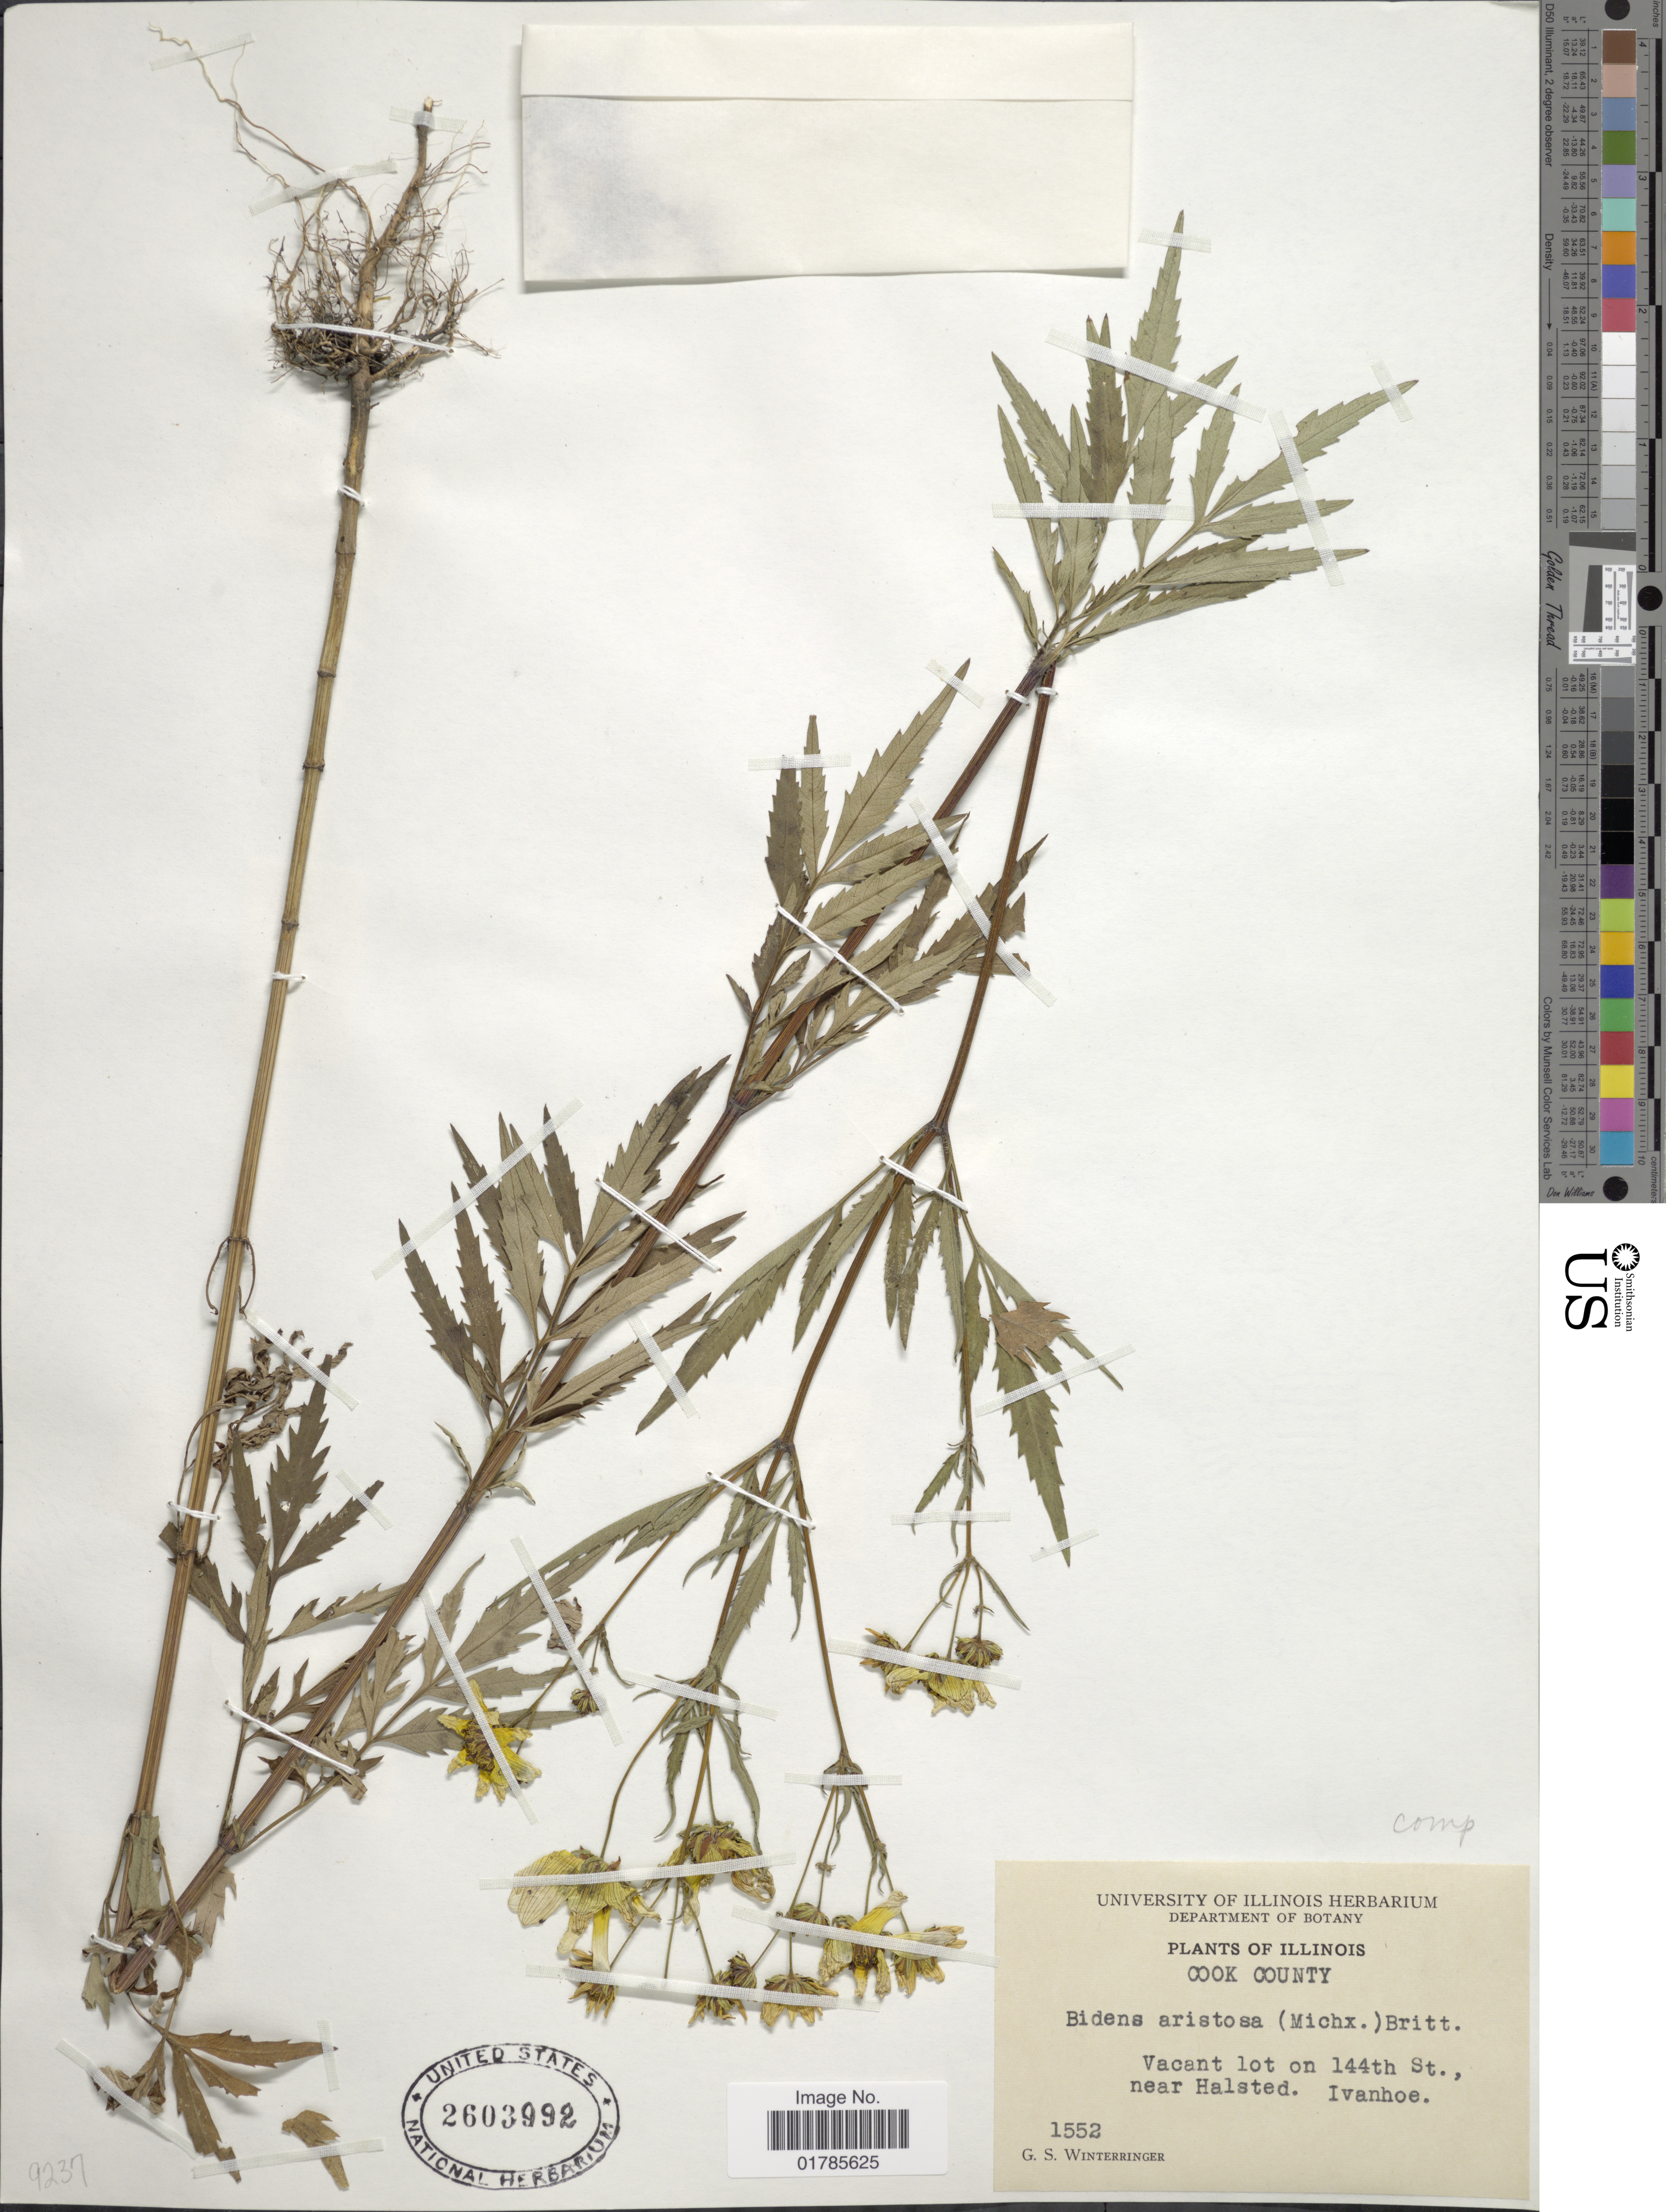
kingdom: Plantae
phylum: Tracheophyta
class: Magnoliopsida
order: Asterales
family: Asteraceae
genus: Bidens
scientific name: Bidens aristosa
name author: (Michx.) Britton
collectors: G. Winterringer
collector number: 1552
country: United States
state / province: Illinois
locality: Cook County, Vacant lot on 144th St., near Halsted, Ivanhoe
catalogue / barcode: US 2603992